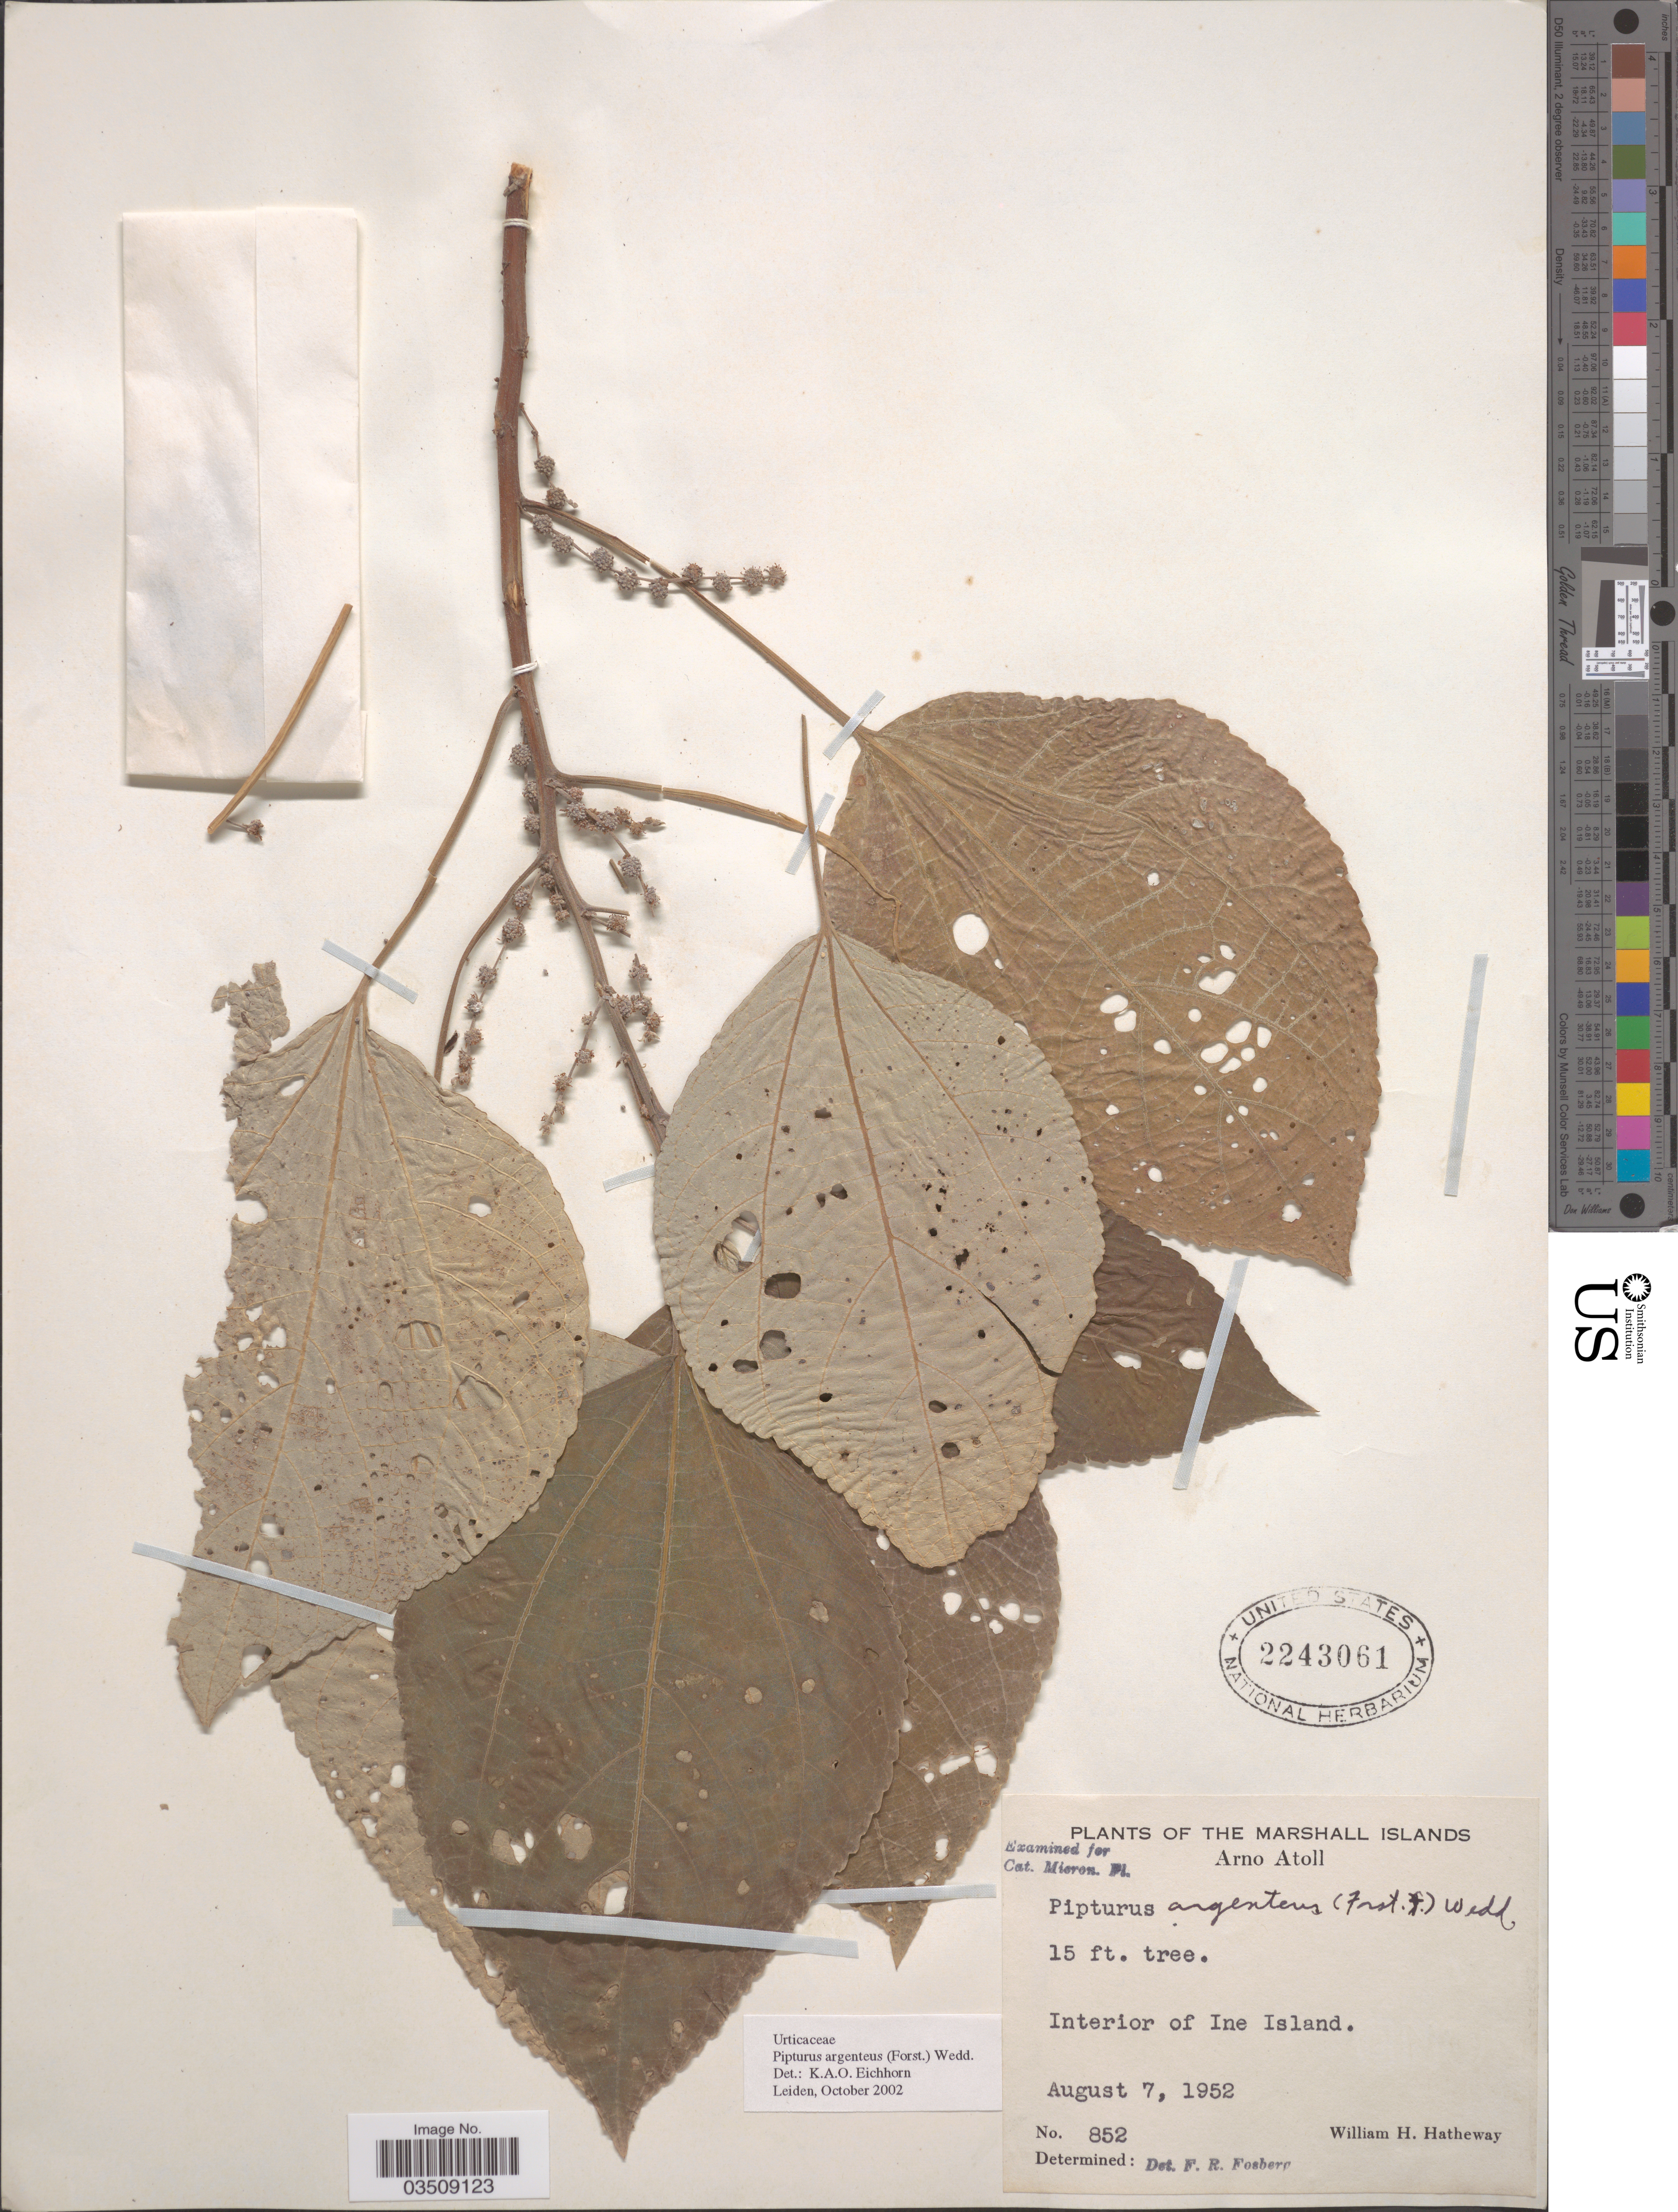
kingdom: Plantae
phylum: Tracheophyta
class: Magnoliopsida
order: Rosales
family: Urticaceae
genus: Pipturus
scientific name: Pipturus argenteus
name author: (G. Forst.) Wedd.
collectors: W. H. Hatheway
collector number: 852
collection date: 1952-08-07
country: Marshall Islands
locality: Arno Atoll. Interior of Ine Island.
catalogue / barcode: US 2243061